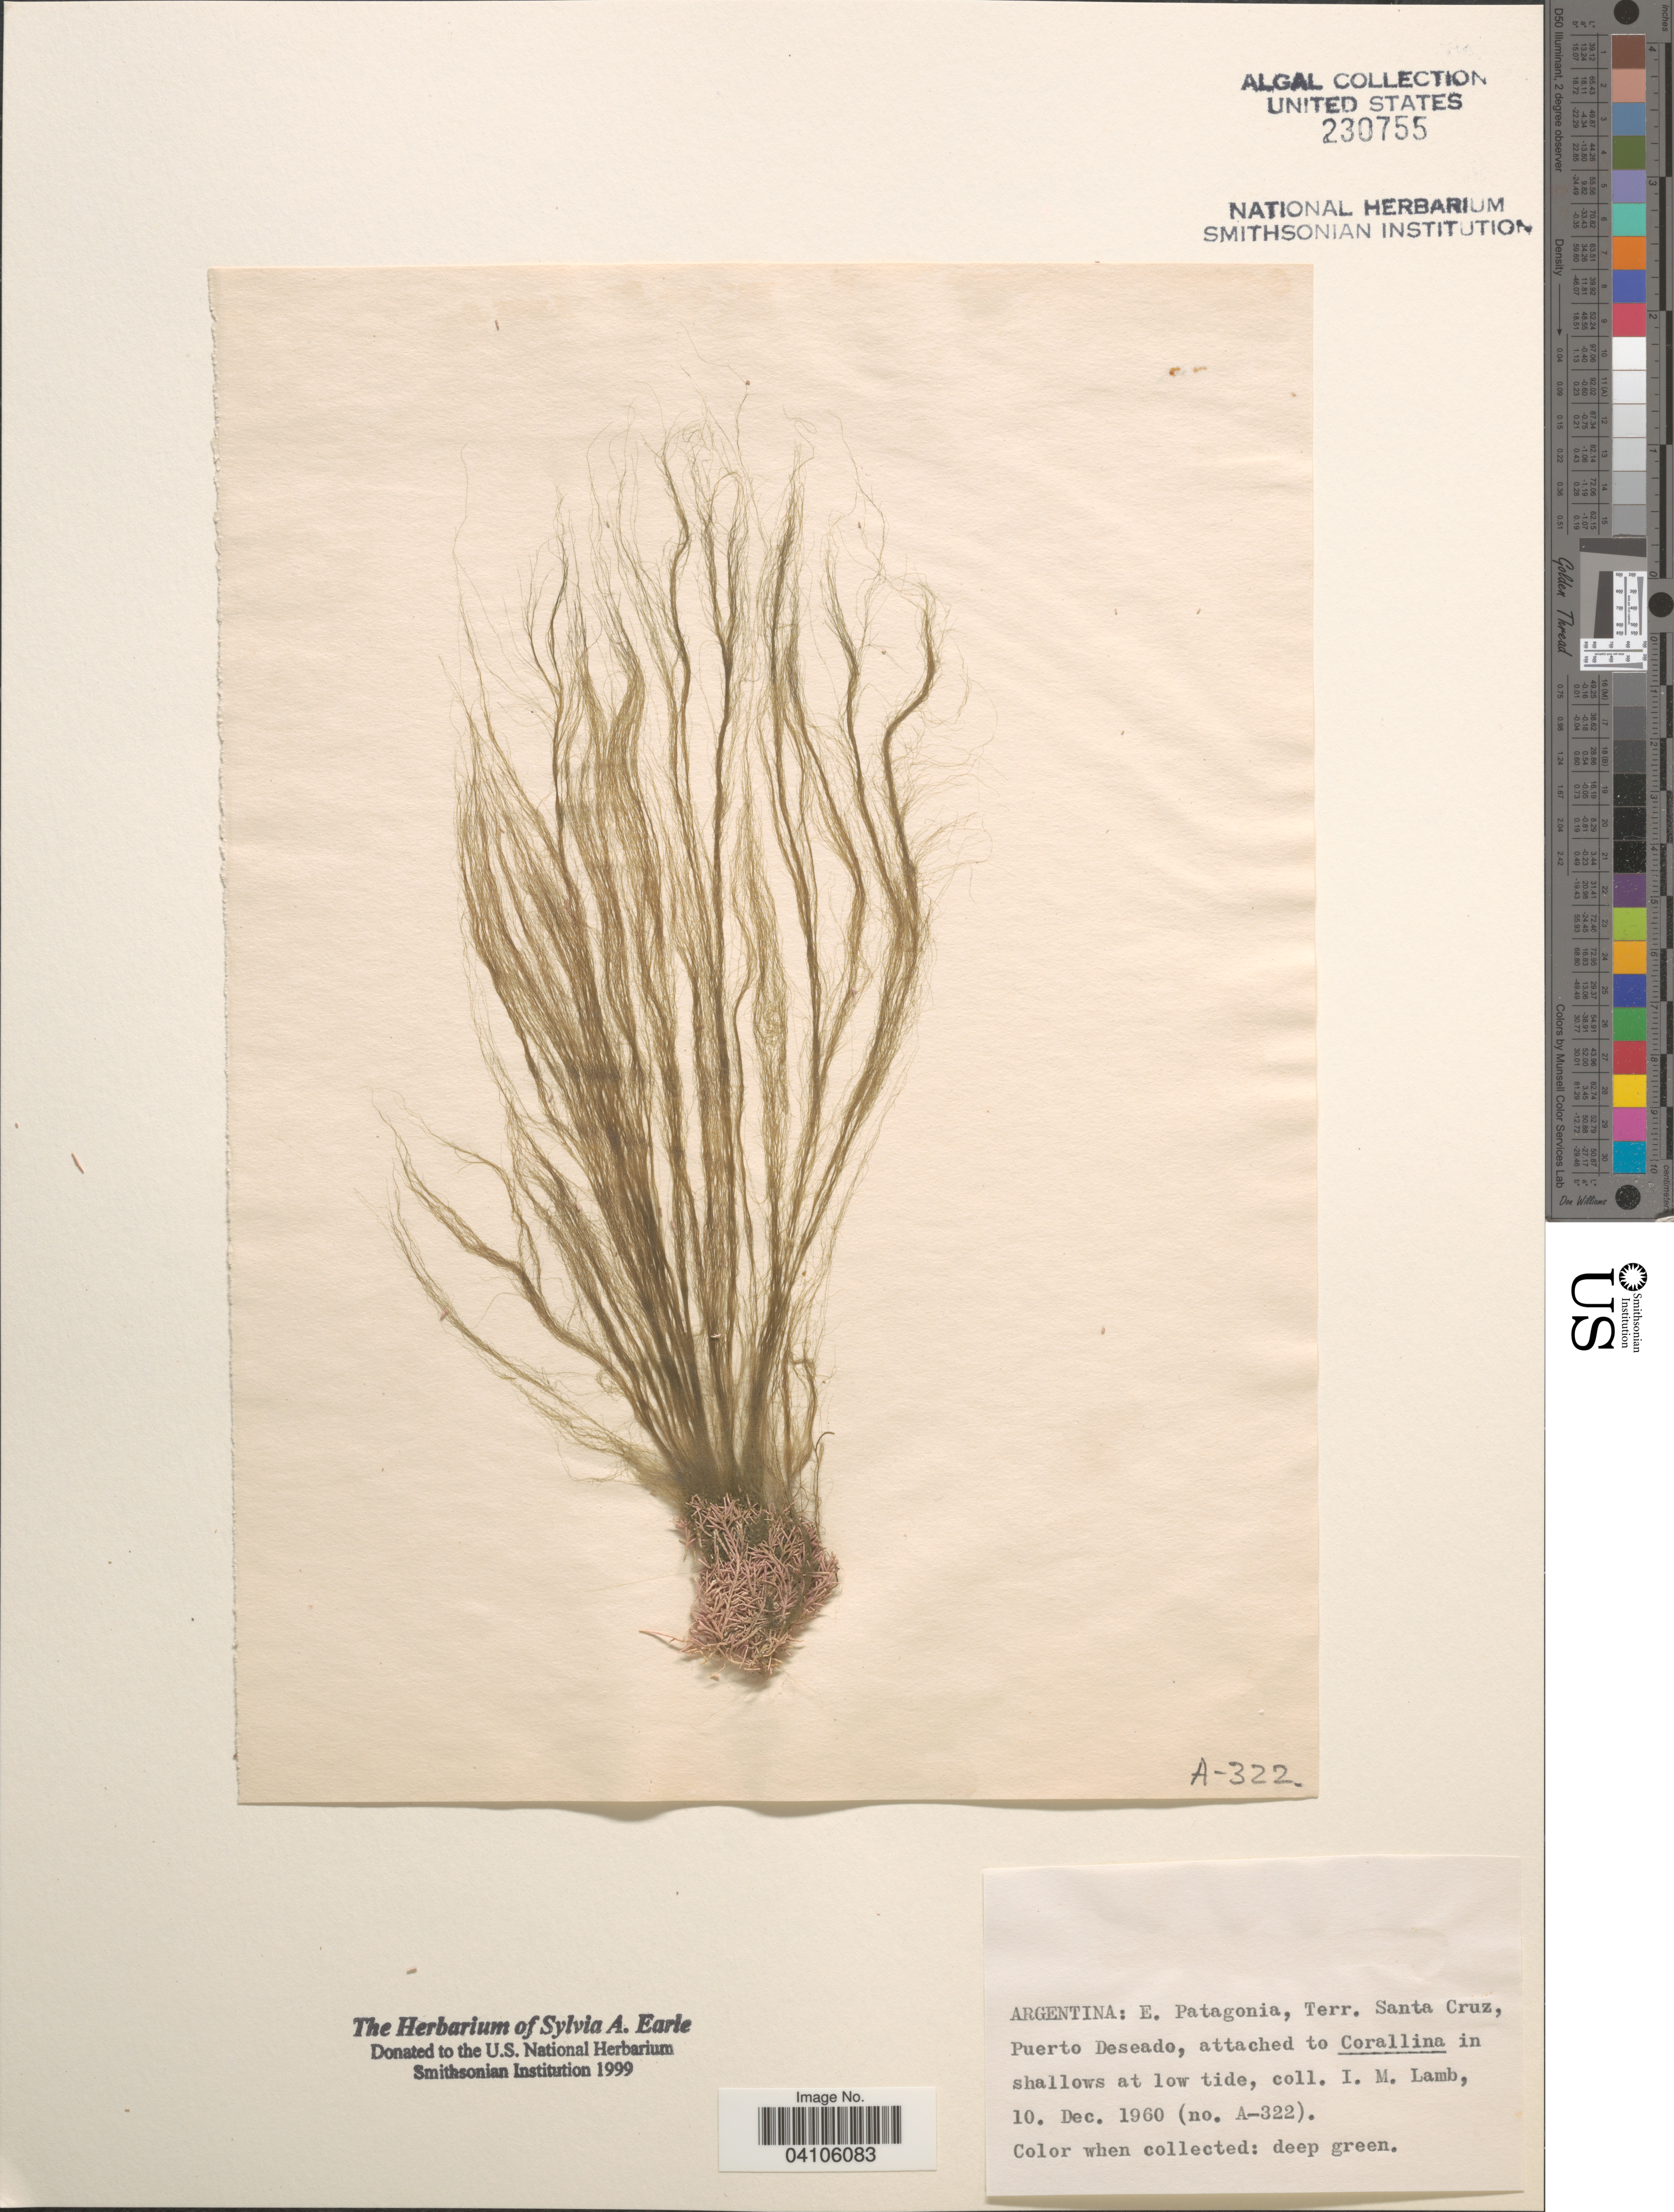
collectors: I. M. Lamb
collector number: A-322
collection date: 1960-12-10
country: Argentina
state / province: Santa Cruz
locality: E. Patagonia, Terr. Santa Cruz, Puerto Deseado.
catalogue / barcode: US 230755